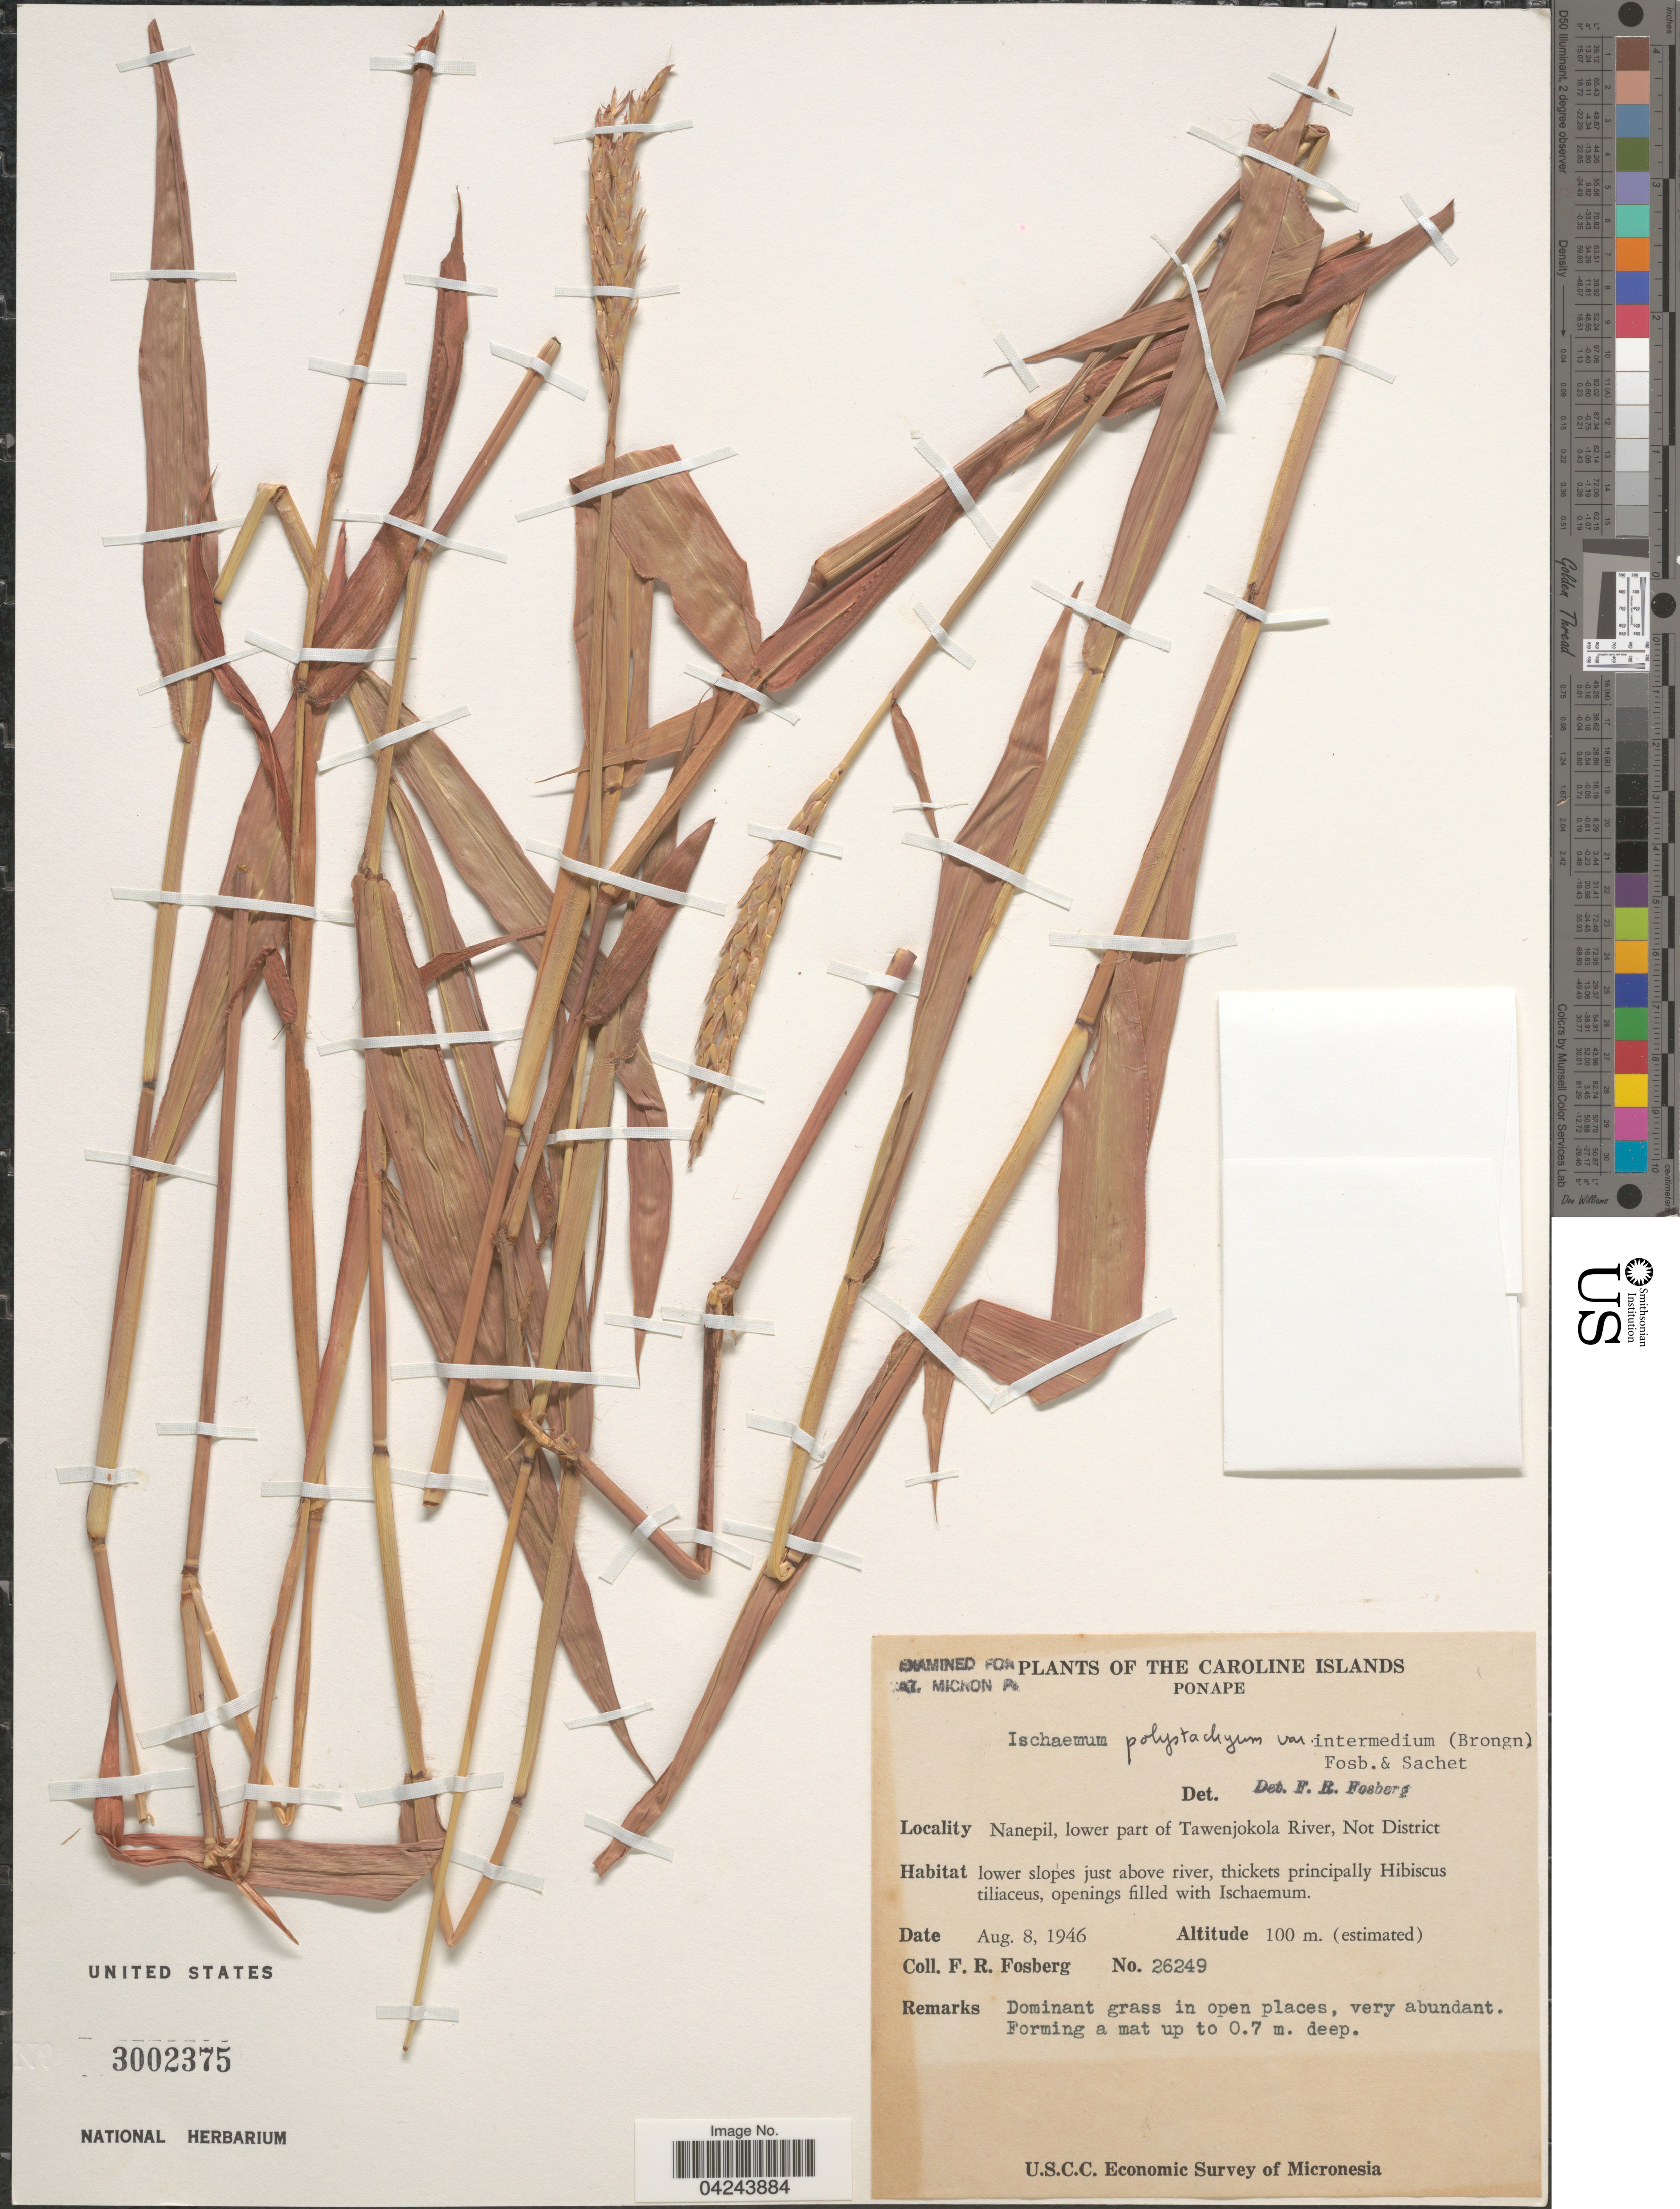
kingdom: Plantae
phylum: Tracheophyta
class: Liliopsida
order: Poales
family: Poaceae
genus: Ischaemum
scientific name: Ischaemum polystachyum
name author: J. Presl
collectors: F. R. Fosberg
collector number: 26249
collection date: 1946-08-08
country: Micronesia, Federated States of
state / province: Pohnpei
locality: The Caroline Islands. Ponape. Nanepil, lower part of Tawenjokola River, Not District. U.S.C.C. Economic Survey of Micronesia.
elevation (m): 100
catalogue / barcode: US 3002375